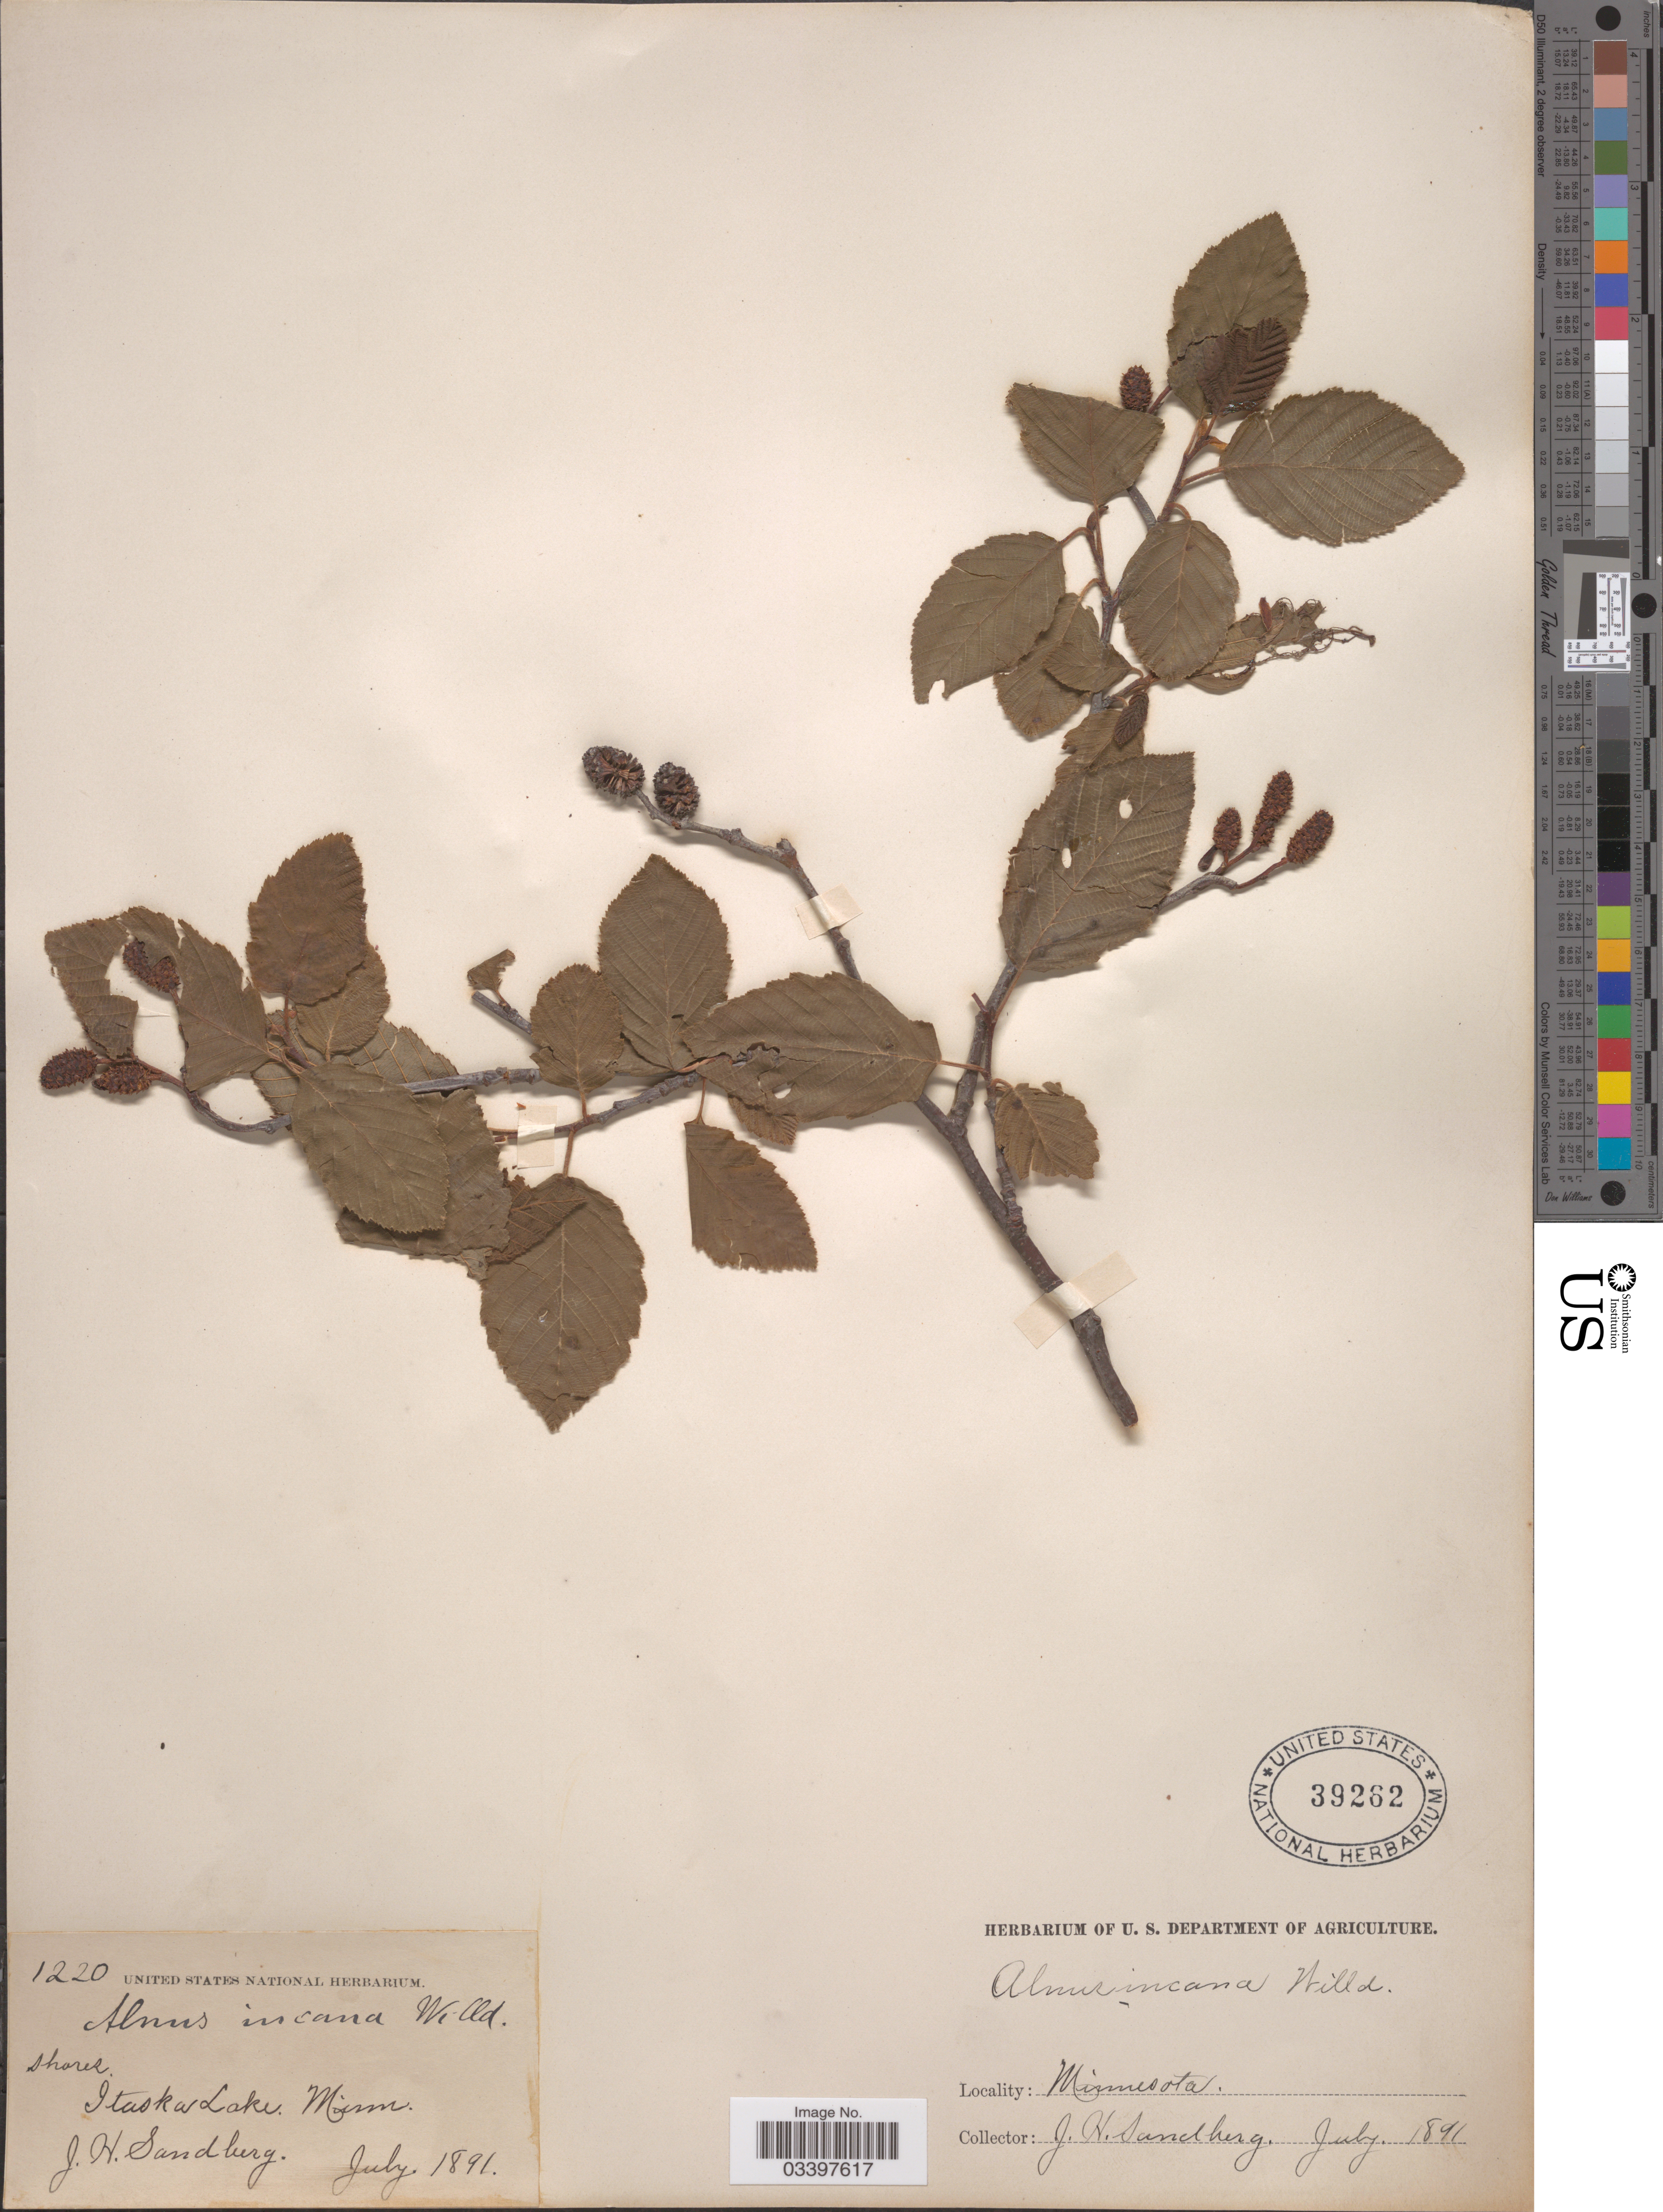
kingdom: Plantae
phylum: Tracheophyta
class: Magnoliopsida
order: Fagales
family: Betulaceae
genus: Alnus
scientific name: Alnus incana subsp. rugosa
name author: (Du Roi) R.T. Clausen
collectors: J. H. Sandberg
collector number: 1220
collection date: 1891-07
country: United States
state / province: Minnesota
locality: Itaska Lake.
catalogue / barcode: US 39262